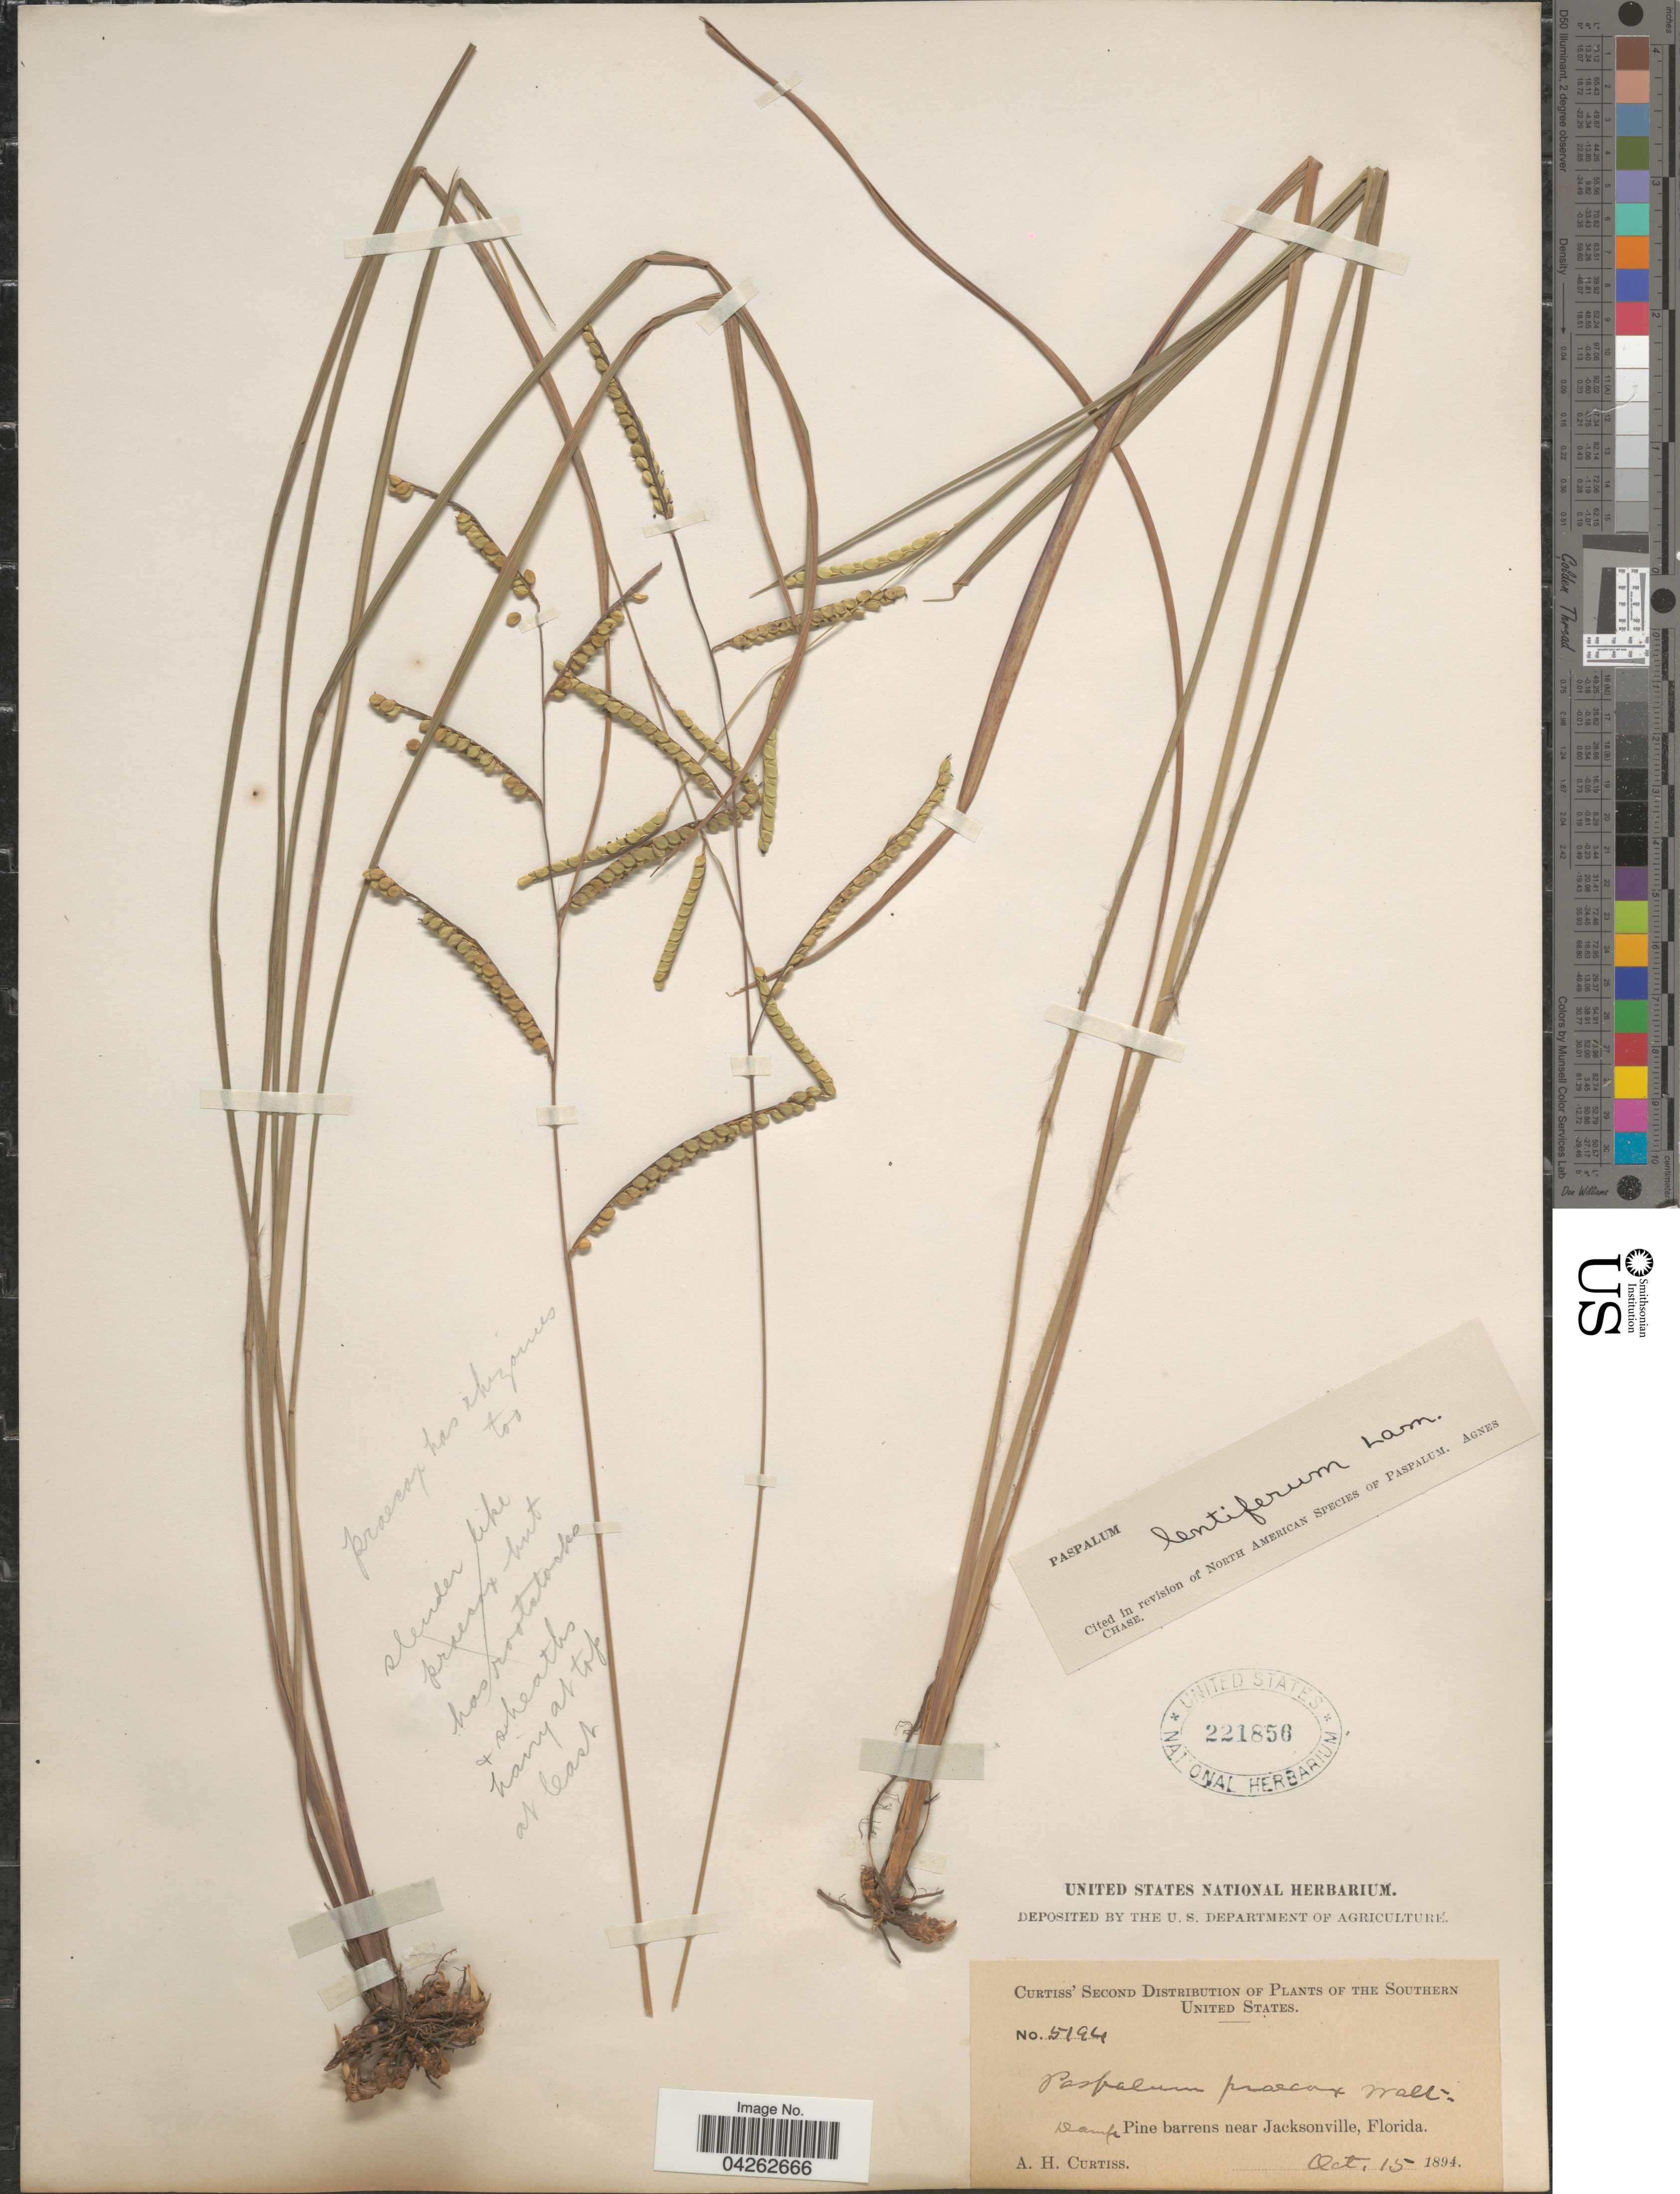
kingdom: Plantae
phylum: Tracheophyta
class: Liliopsida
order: Poales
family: Poaceae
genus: Paspalum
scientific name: Paspalum lentiferum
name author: Lam.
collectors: A. H. Curtiss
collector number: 5194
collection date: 1894-10-15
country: United States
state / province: Florida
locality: Southern United States. Damp Pine barrens, near Jacksonville.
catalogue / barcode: US 221856